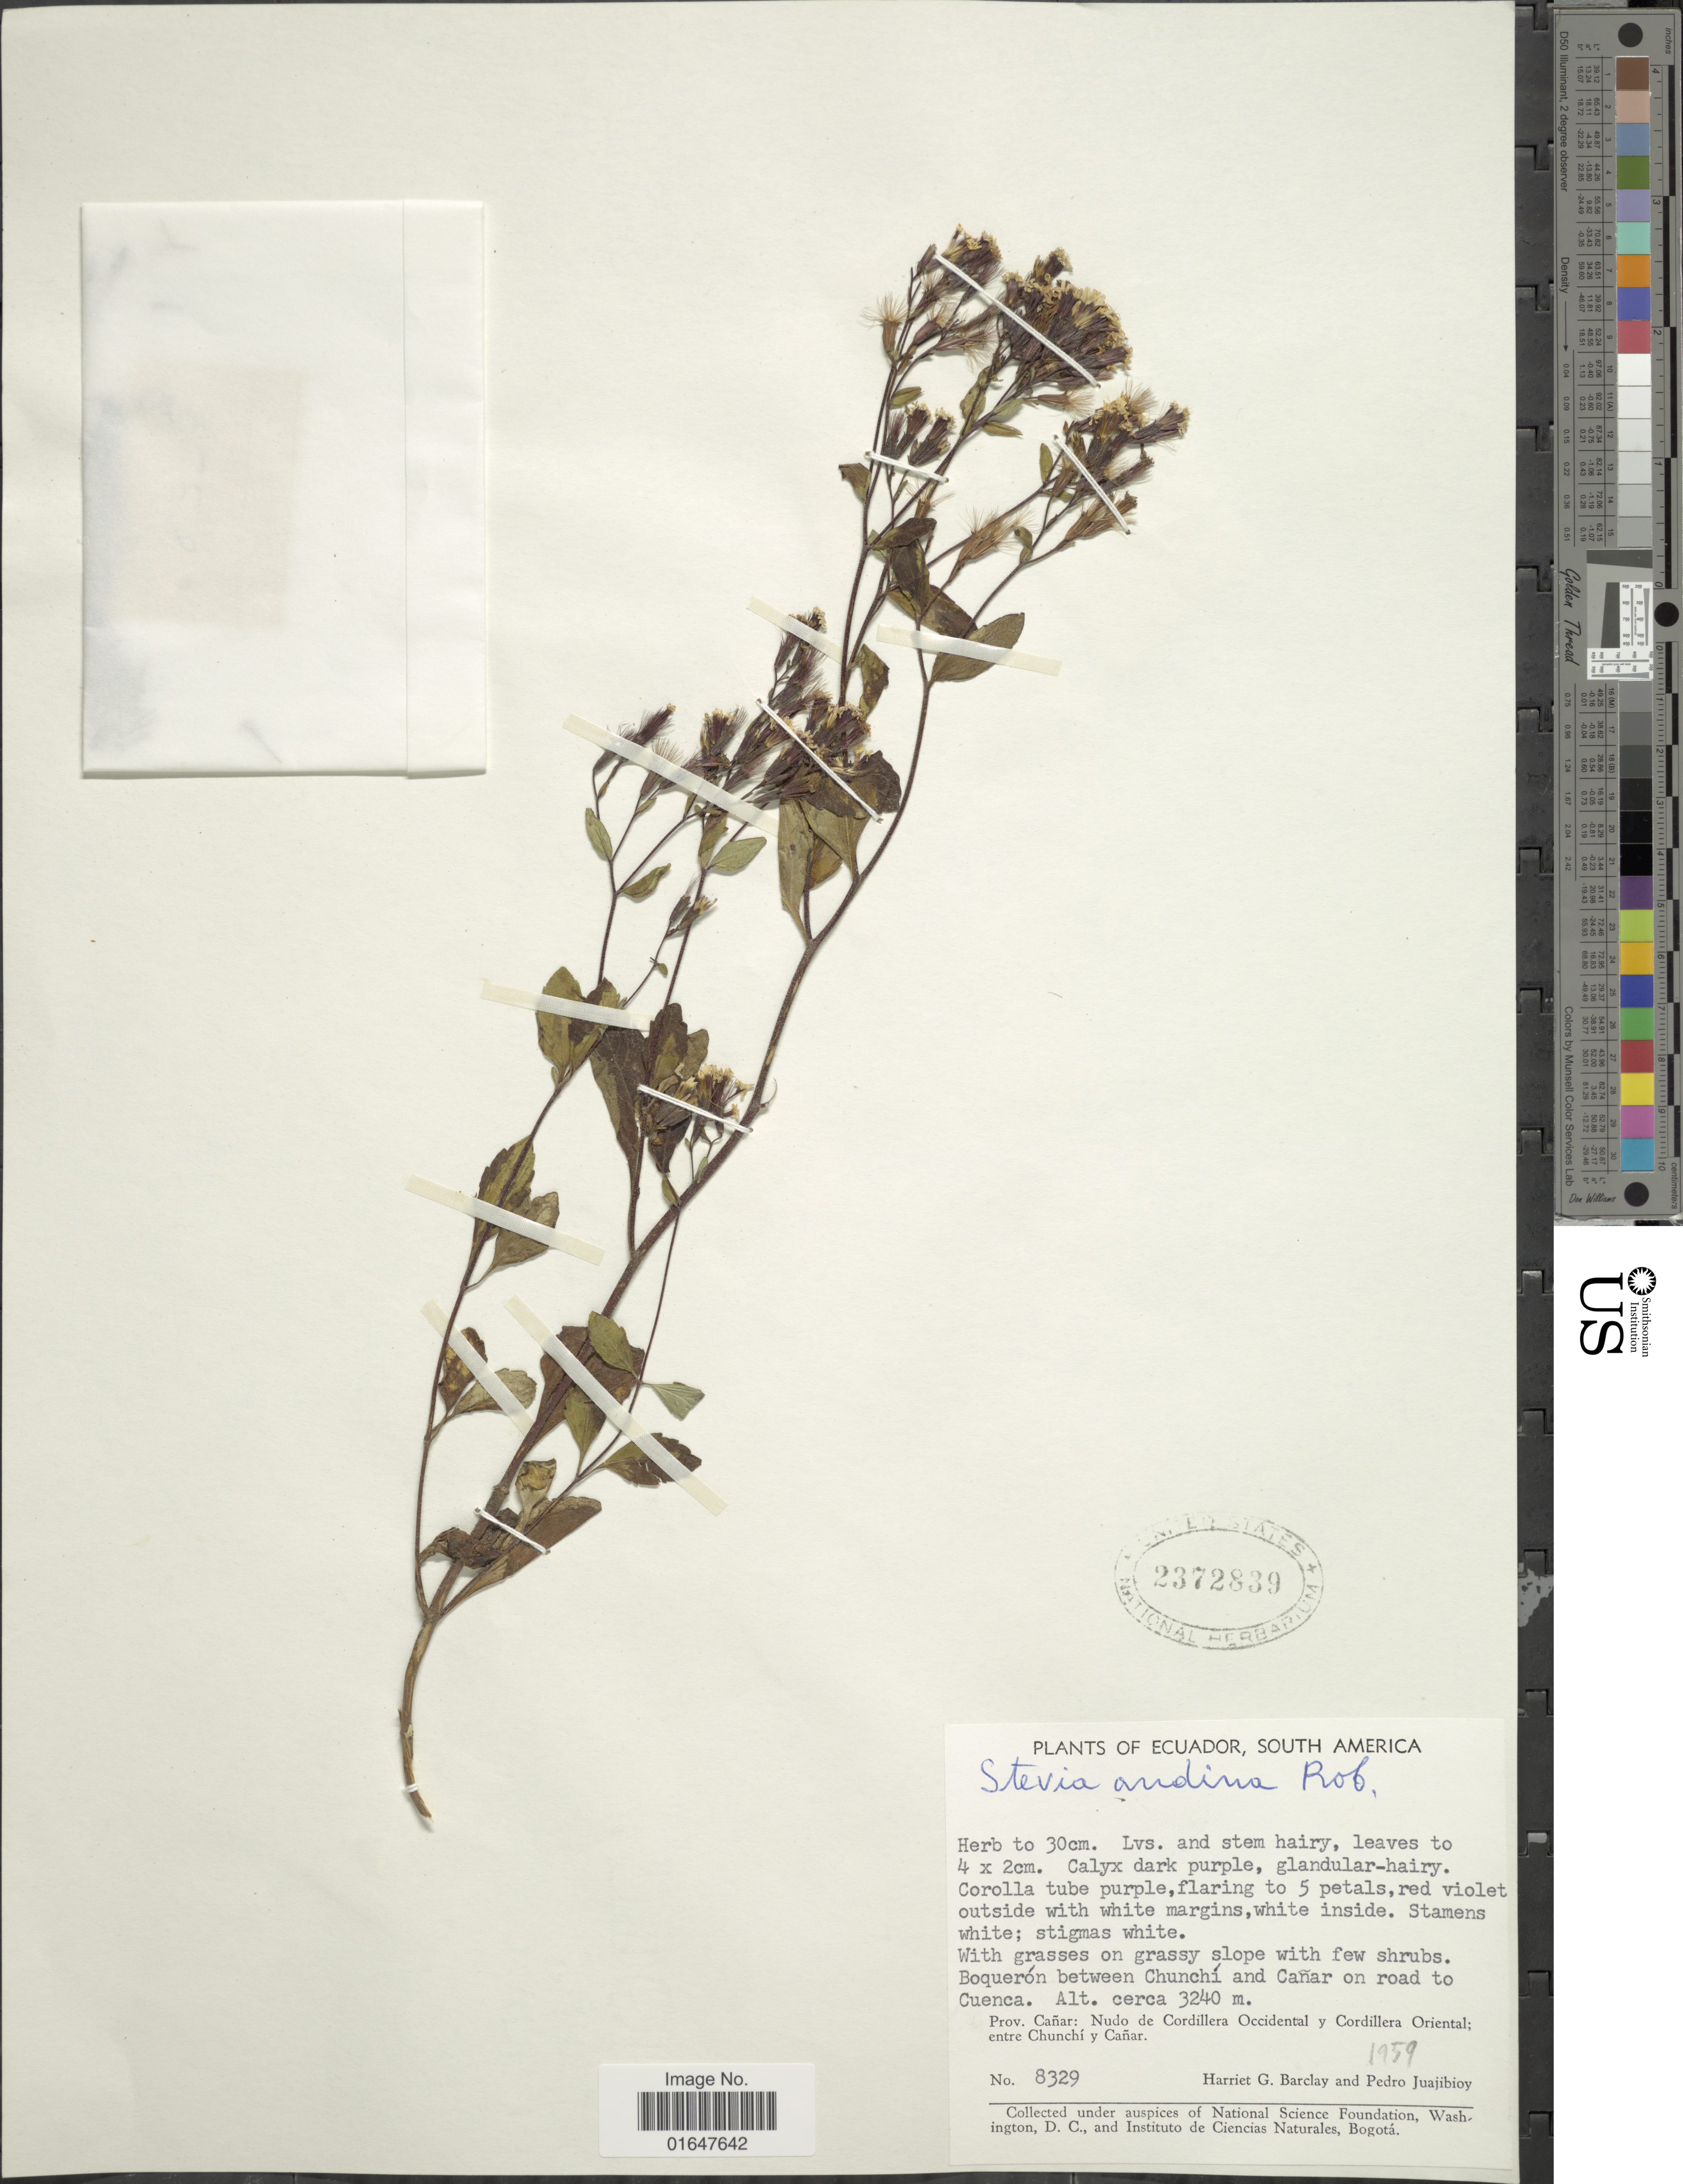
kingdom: Plantae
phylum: Tracheophyta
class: Magnoliopsida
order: Asterales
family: Asteraceae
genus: Stevia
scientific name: Stevia andina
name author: B.L. Rob.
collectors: H. G. Barclay & P. Juajibioy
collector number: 8329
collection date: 1959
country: Ecuador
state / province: Cañar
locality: South America, Nudo de Cordillera Occidental y Cordillera Oriental, entre Chunchi y Canar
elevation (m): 3240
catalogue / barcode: US 2372839